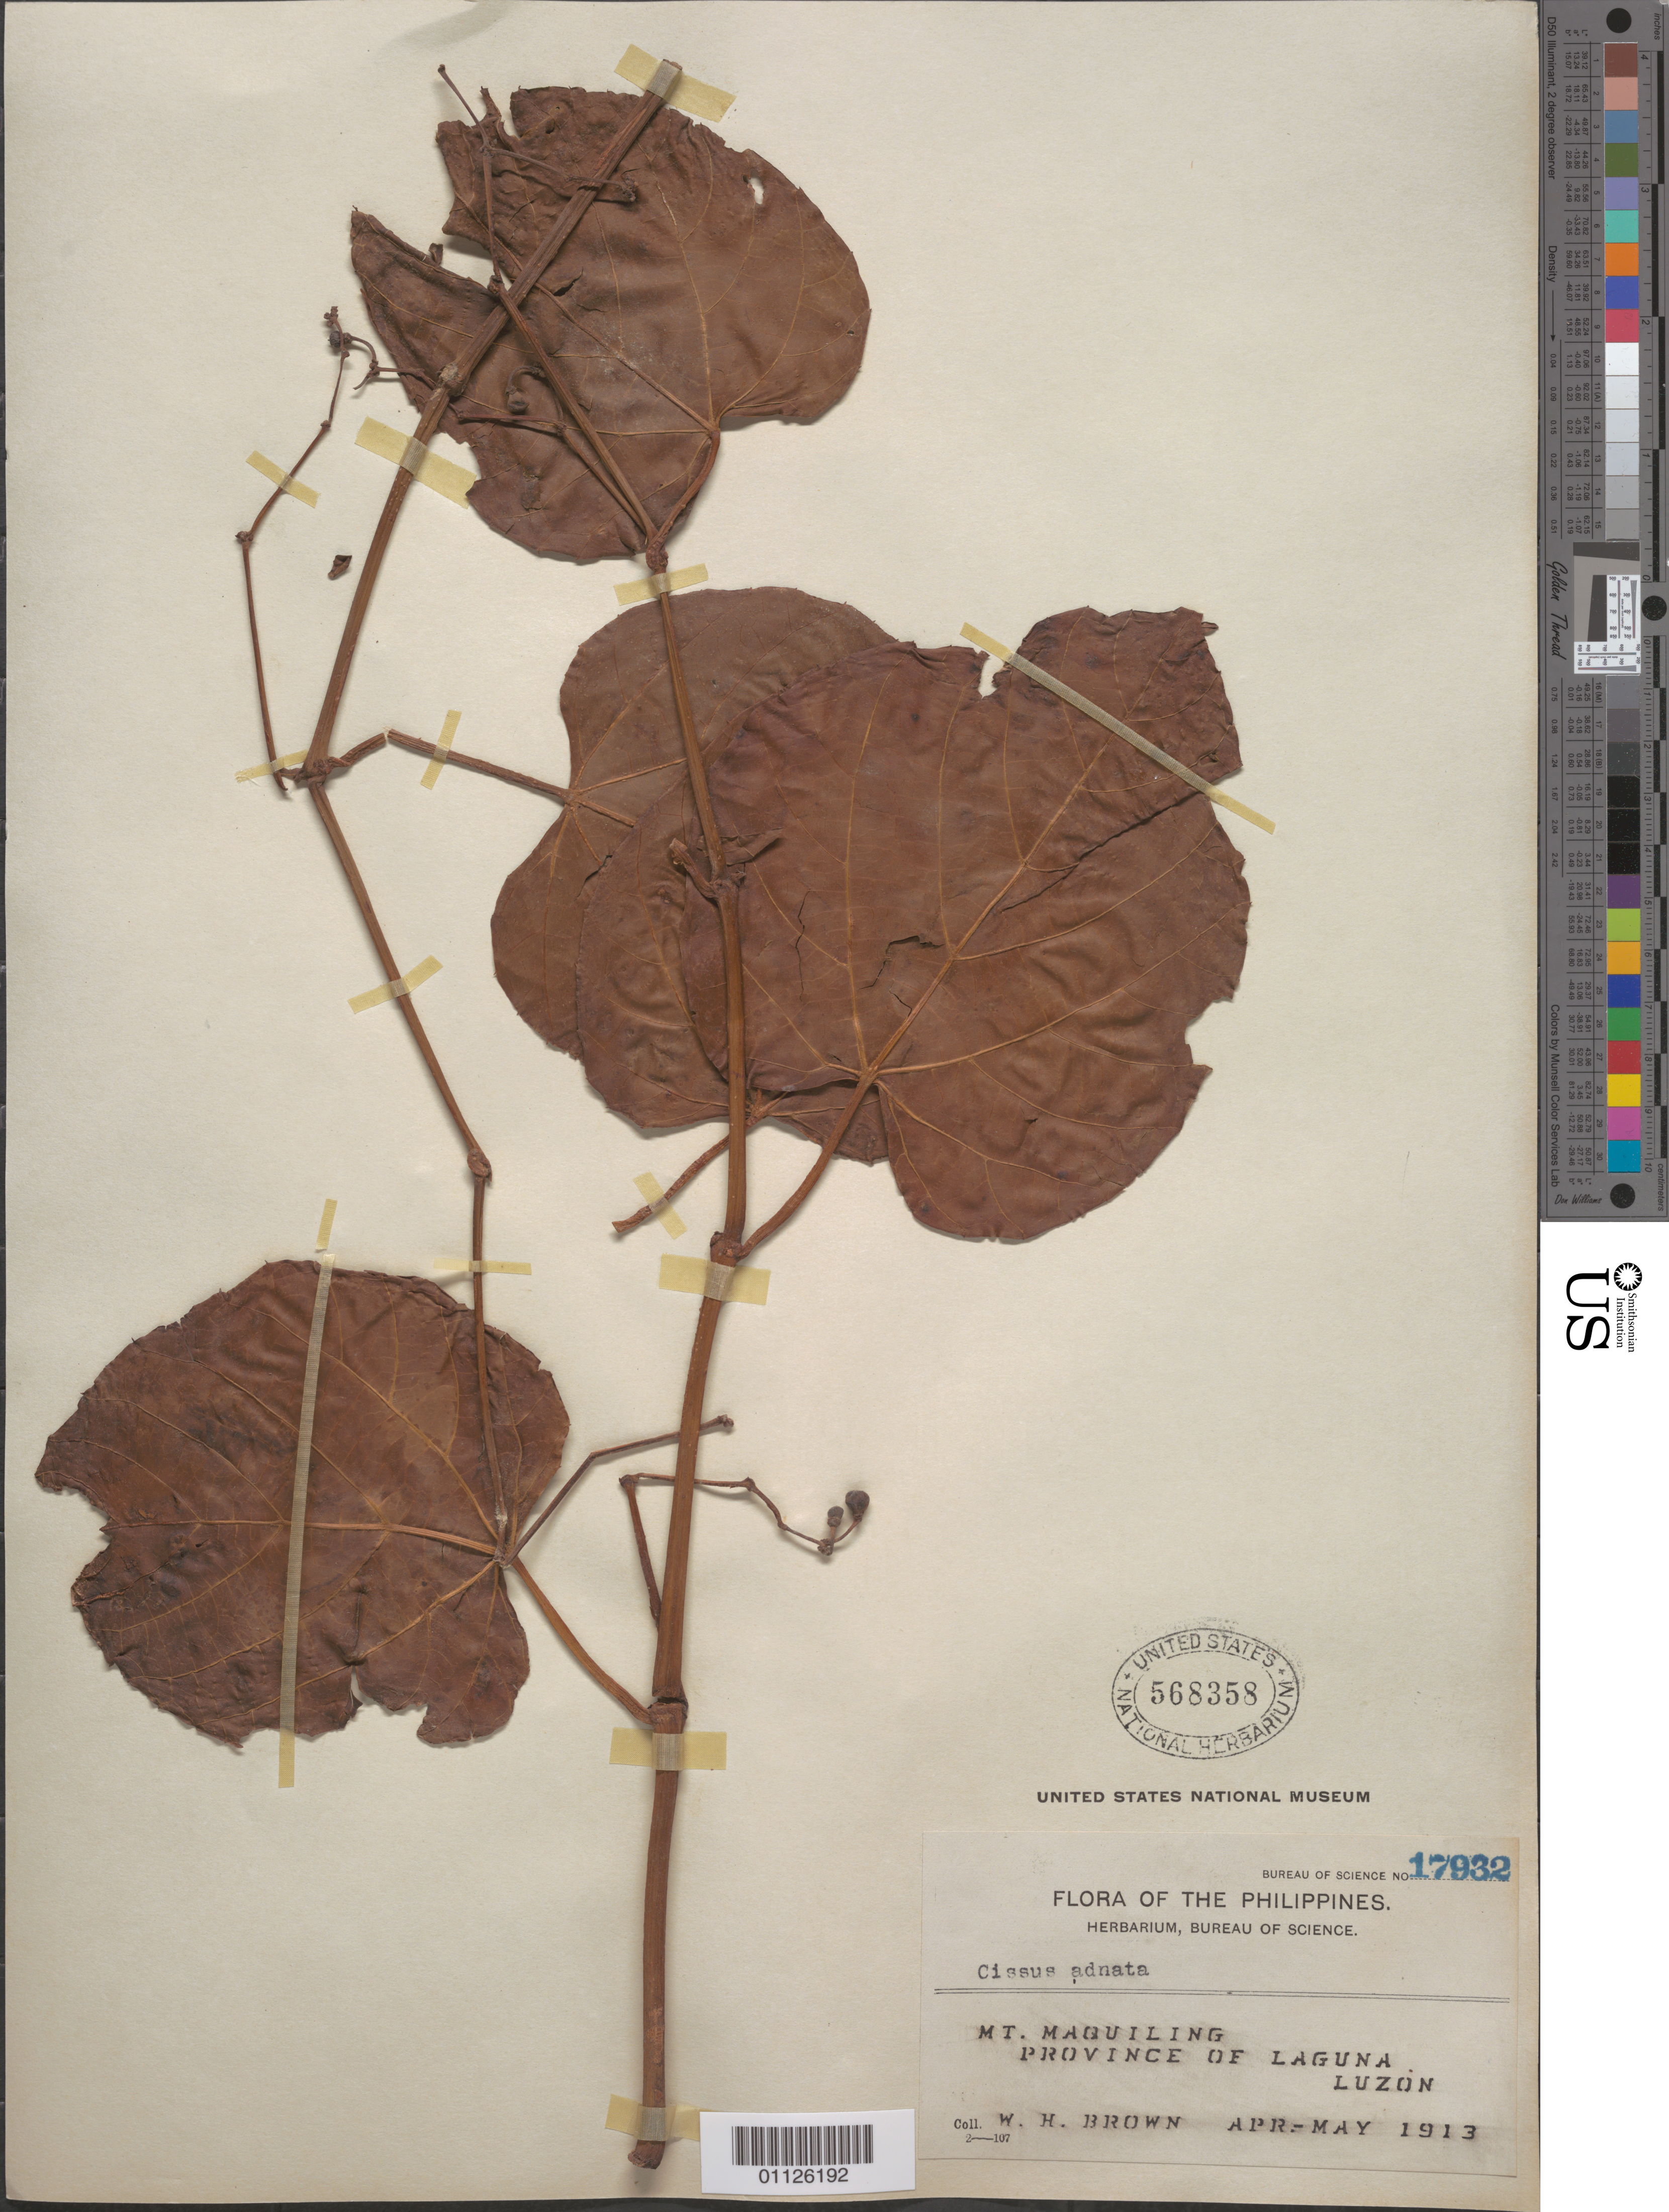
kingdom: Plantae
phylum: Tracheophyta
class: Magnoliopsida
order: Vitales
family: Vitaceae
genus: Cissus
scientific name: Cissus adnata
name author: Roxb.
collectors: W. H. Brown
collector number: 17932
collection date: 1913-04/1913-05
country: Philippines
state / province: Calabarzon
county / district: Laguna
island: Luzon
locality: Mt Maquiling, Luzon.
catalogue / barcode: US 568358